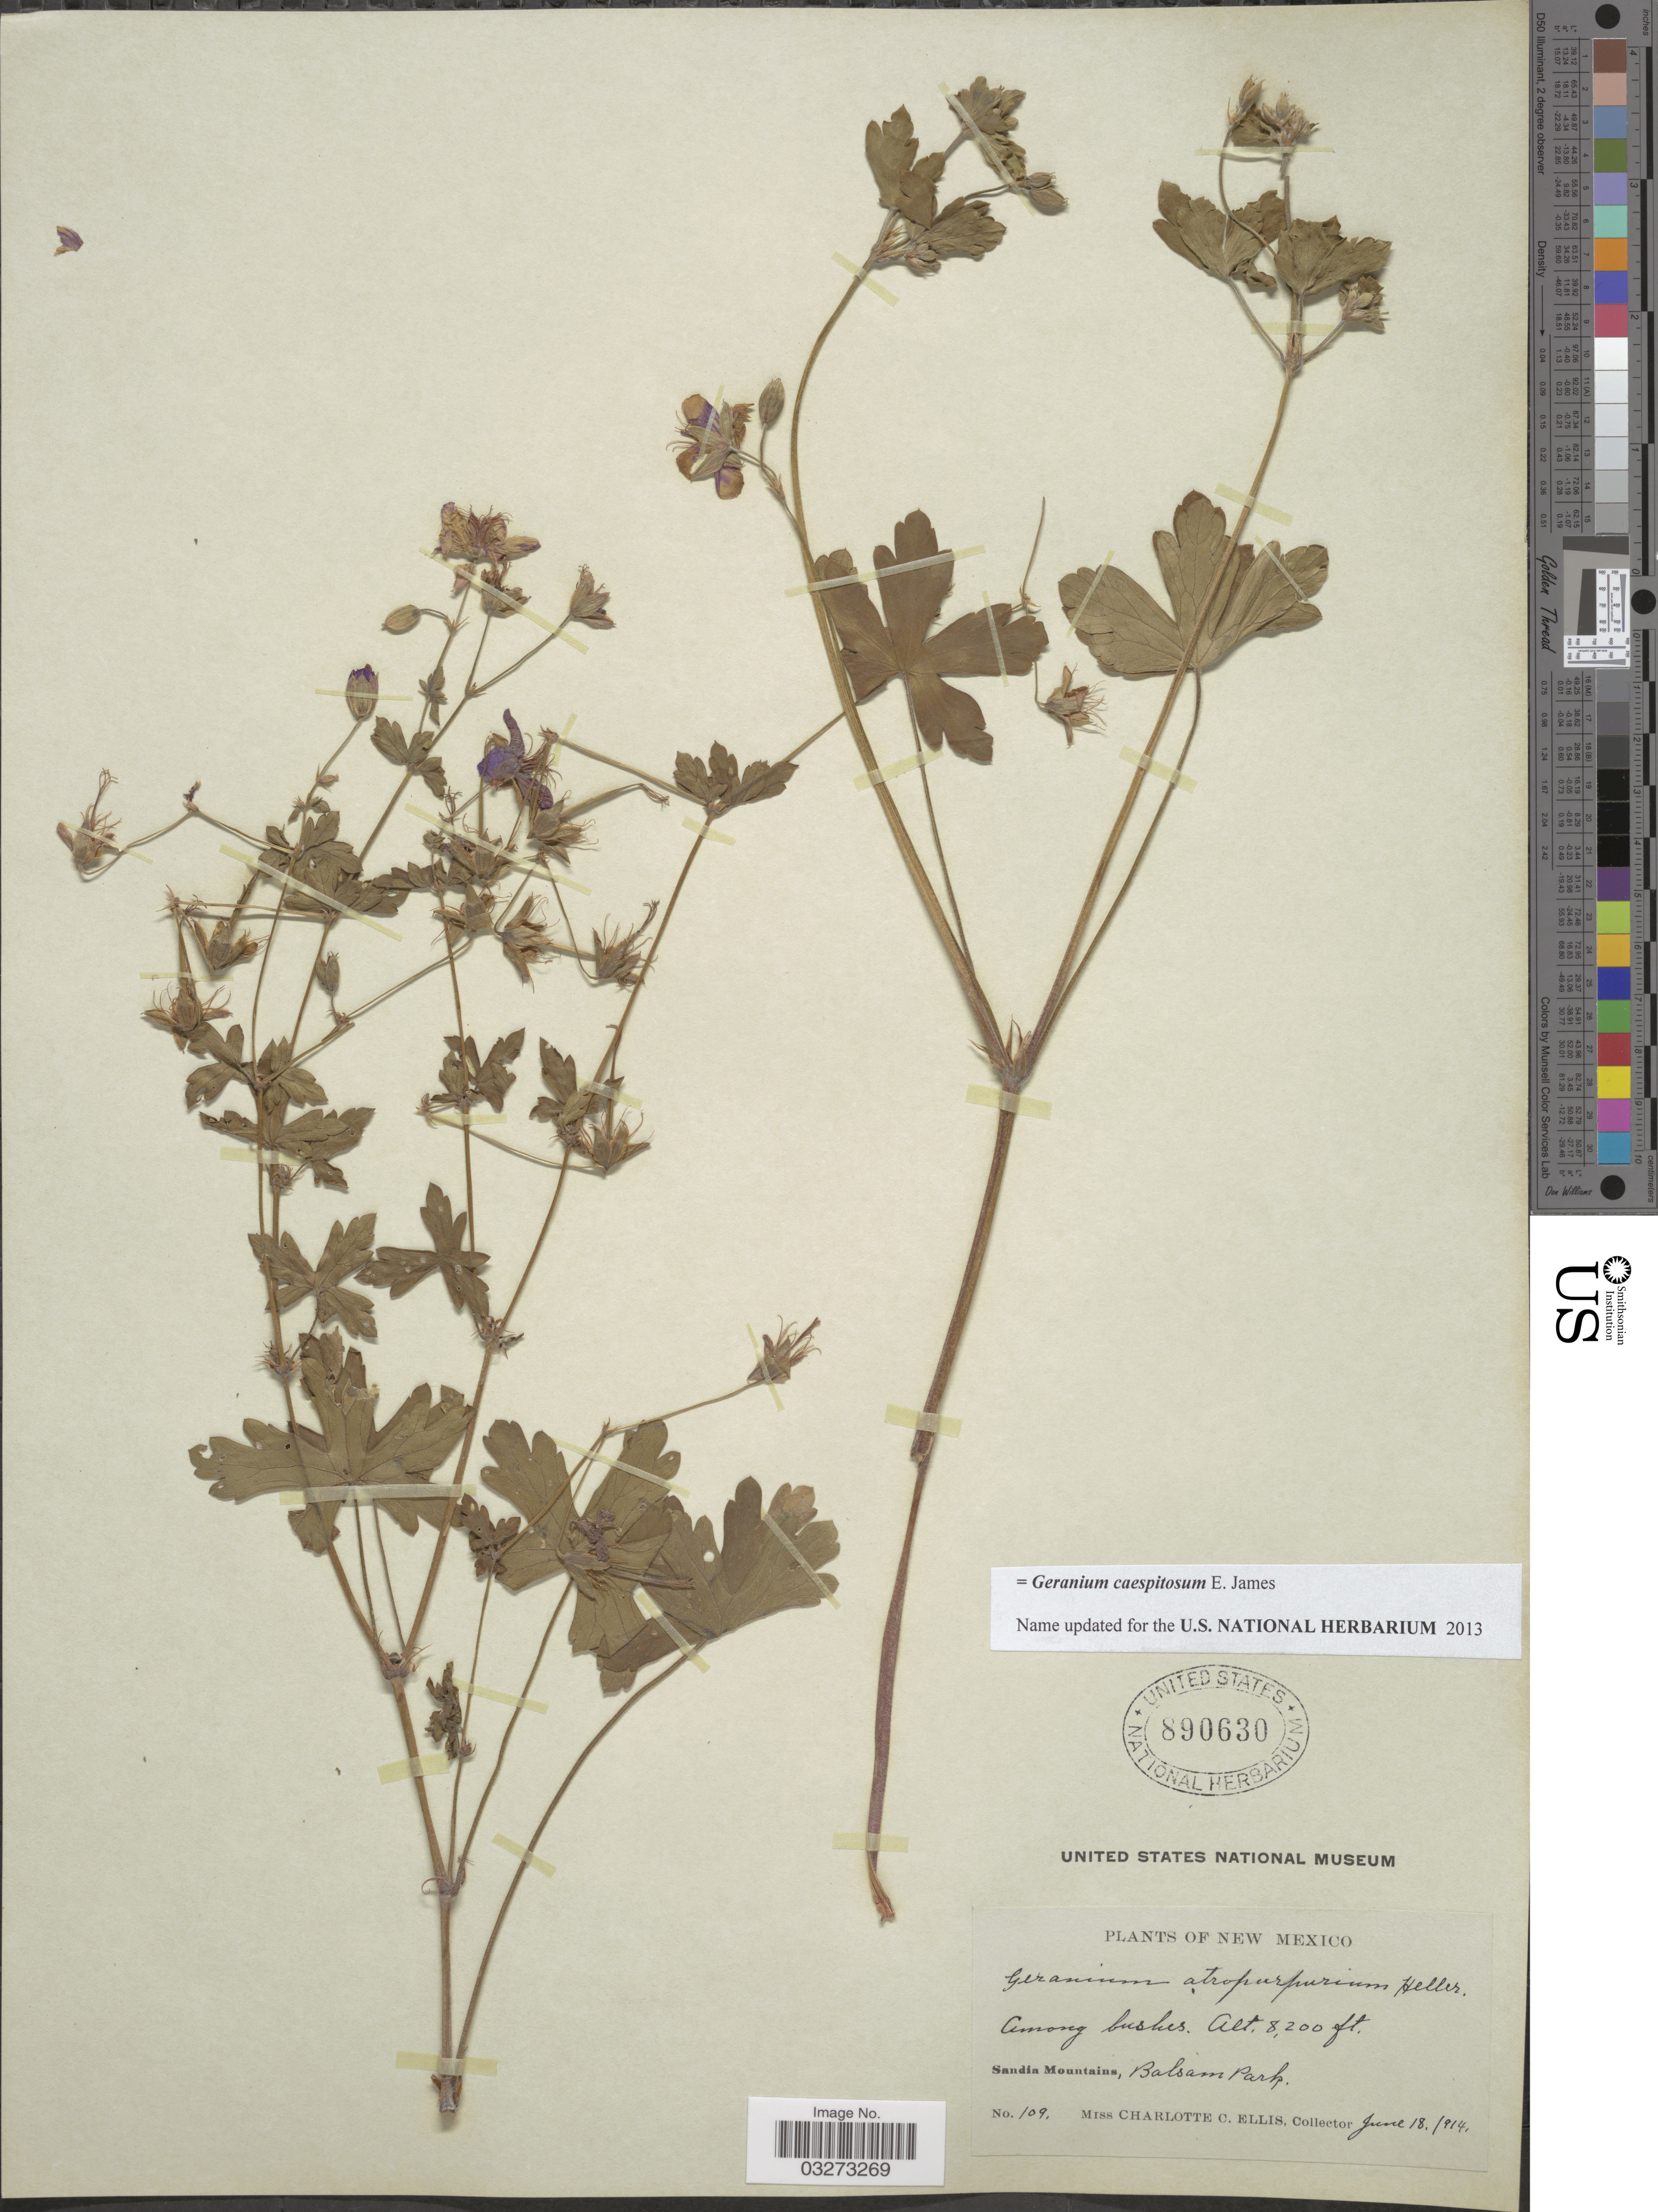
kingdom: Plantae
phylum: Tracheophyta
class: Magnoliopsida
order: Geraniales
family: Geraniaceae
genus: Geranium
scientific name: Geranium caespitosum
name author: E. James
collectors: C. C. Ellis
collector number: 109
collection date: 1914-06-18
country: United States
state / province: New Mexico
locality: Sandia Mountains, Balsam Park.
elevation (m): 2499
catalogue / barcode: US 890630